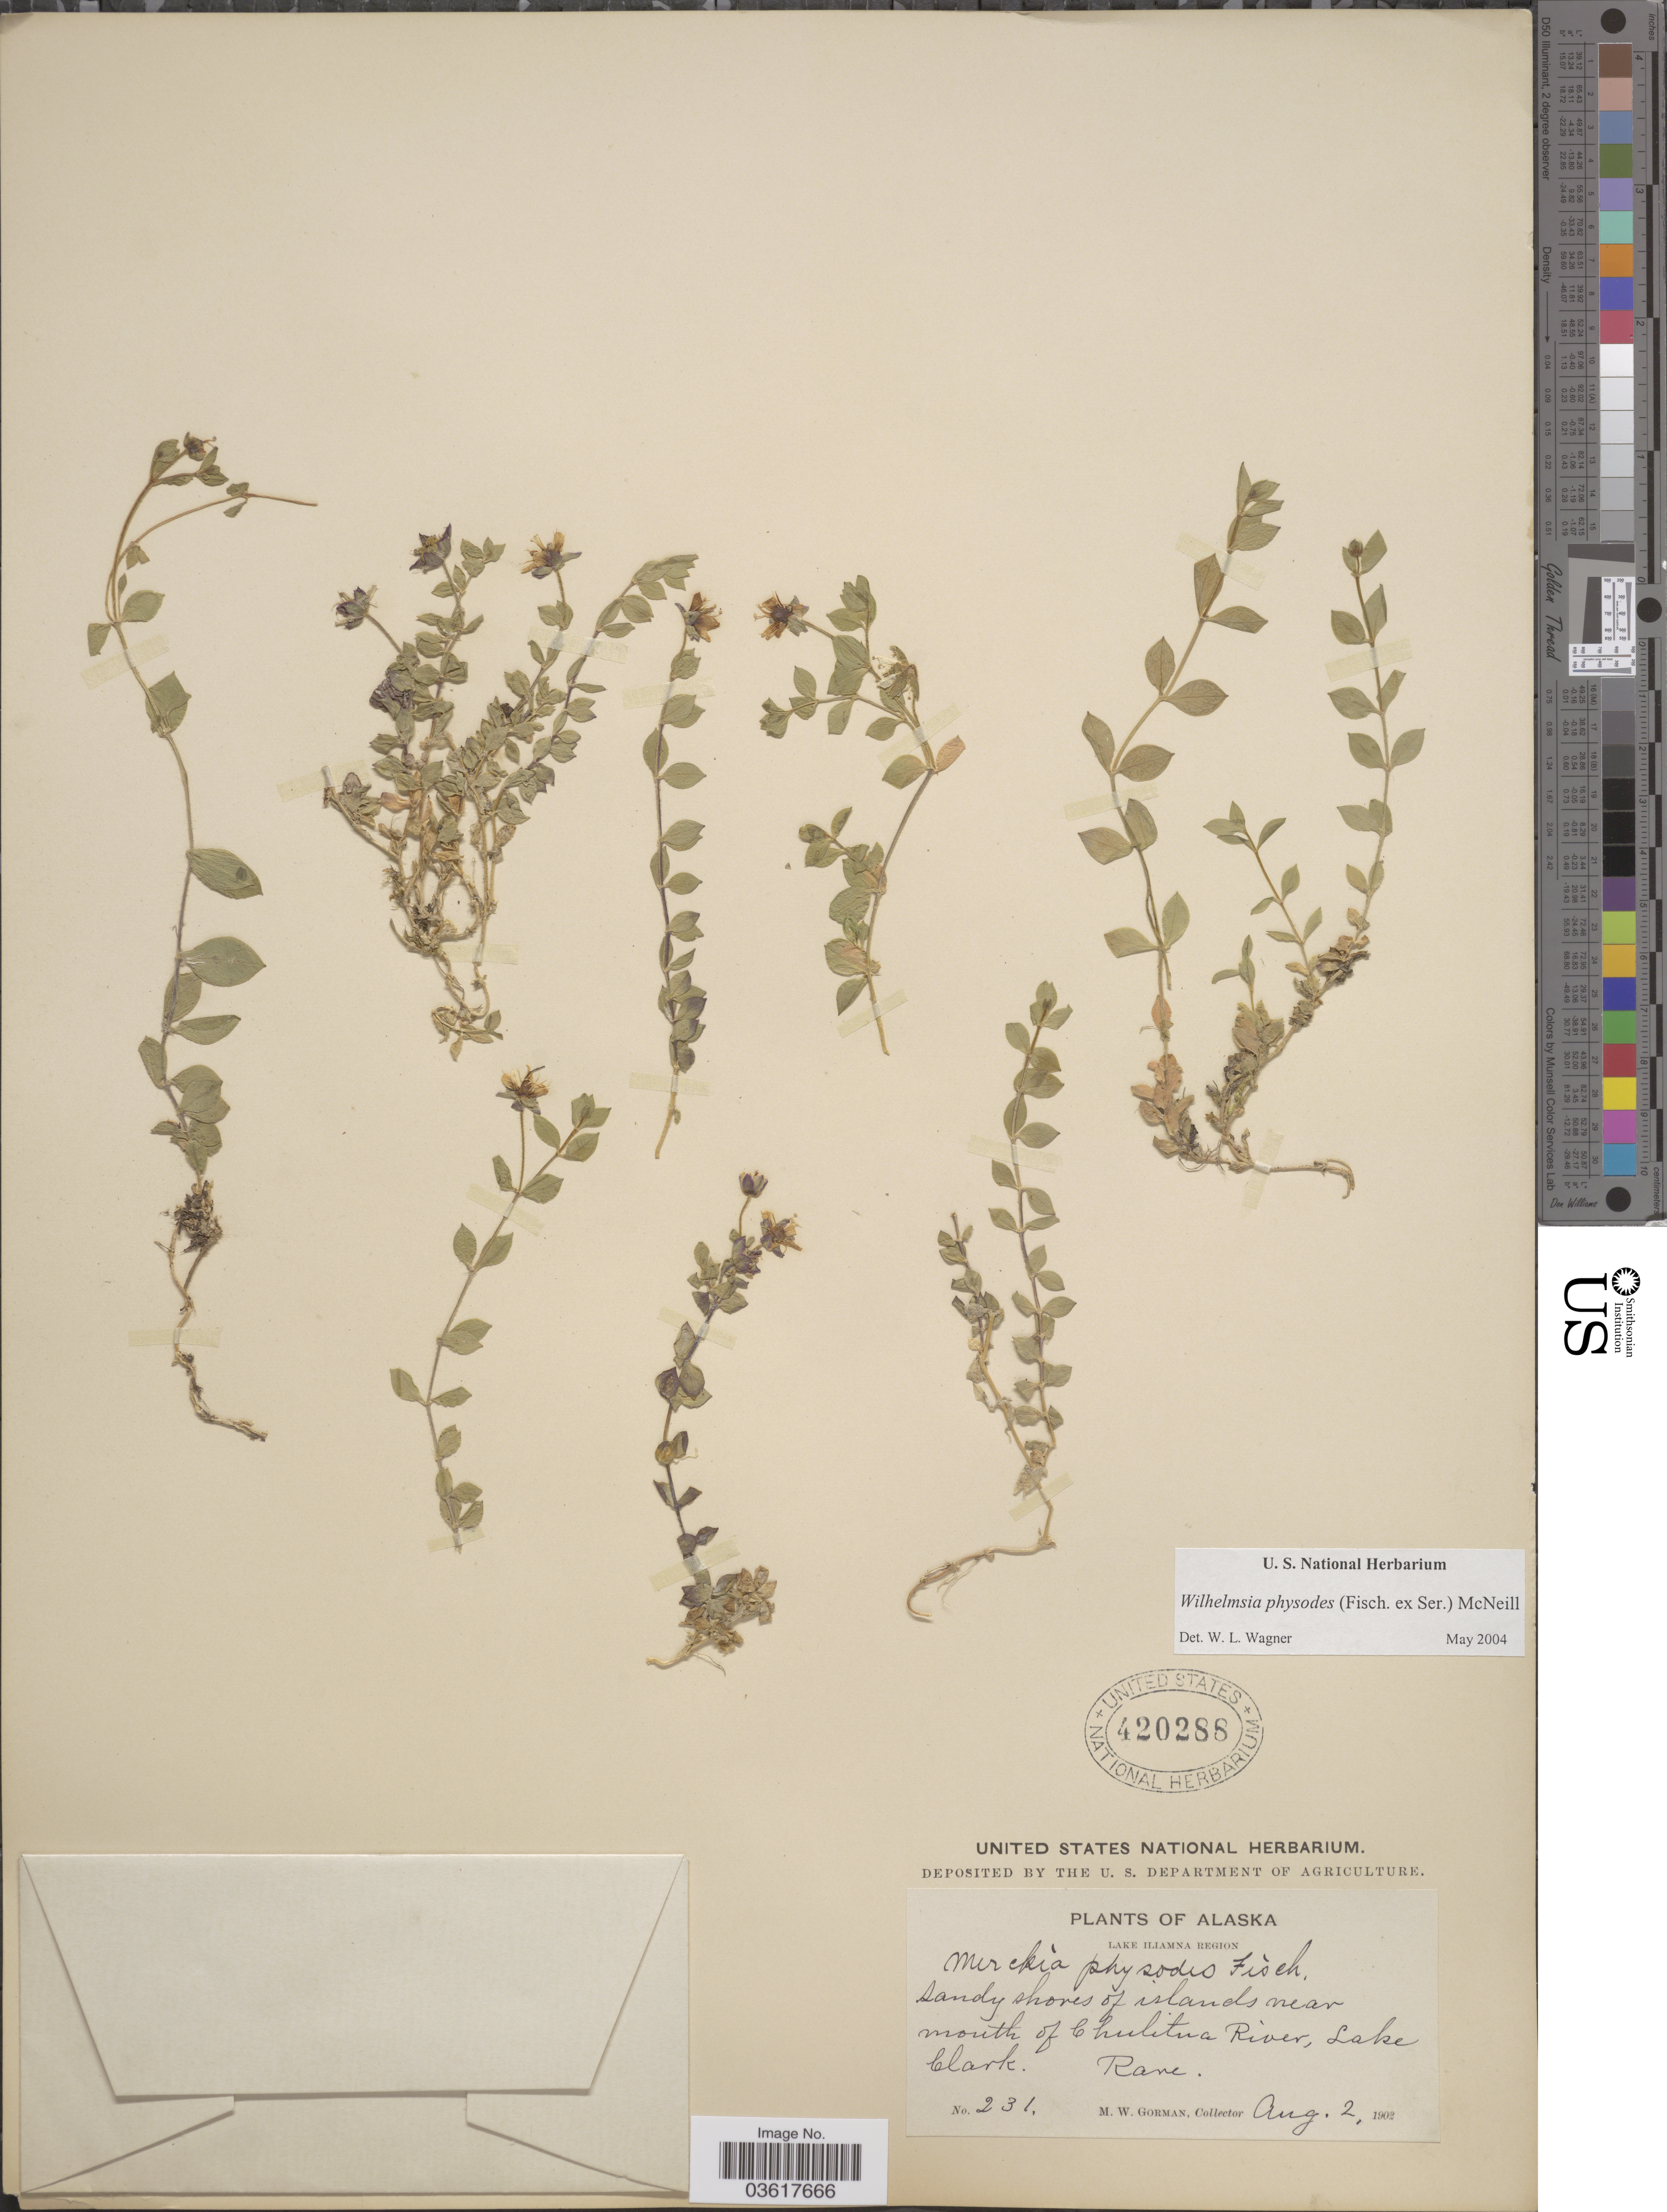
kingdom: Plantae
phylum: Tracheophyta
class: Magnoliopsida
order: Caryophyllales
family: Caryophyllaceae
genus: Wilhelmsia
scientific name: Wilhelmsia sp.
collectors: M. W. Gorman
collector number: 231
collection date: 1902-08-02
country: United States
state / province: Alaska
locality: Lake Iliamna Region. Sandy shores of islands near mouth of Chulitna River, Lake Clark.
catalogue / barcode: US 420288